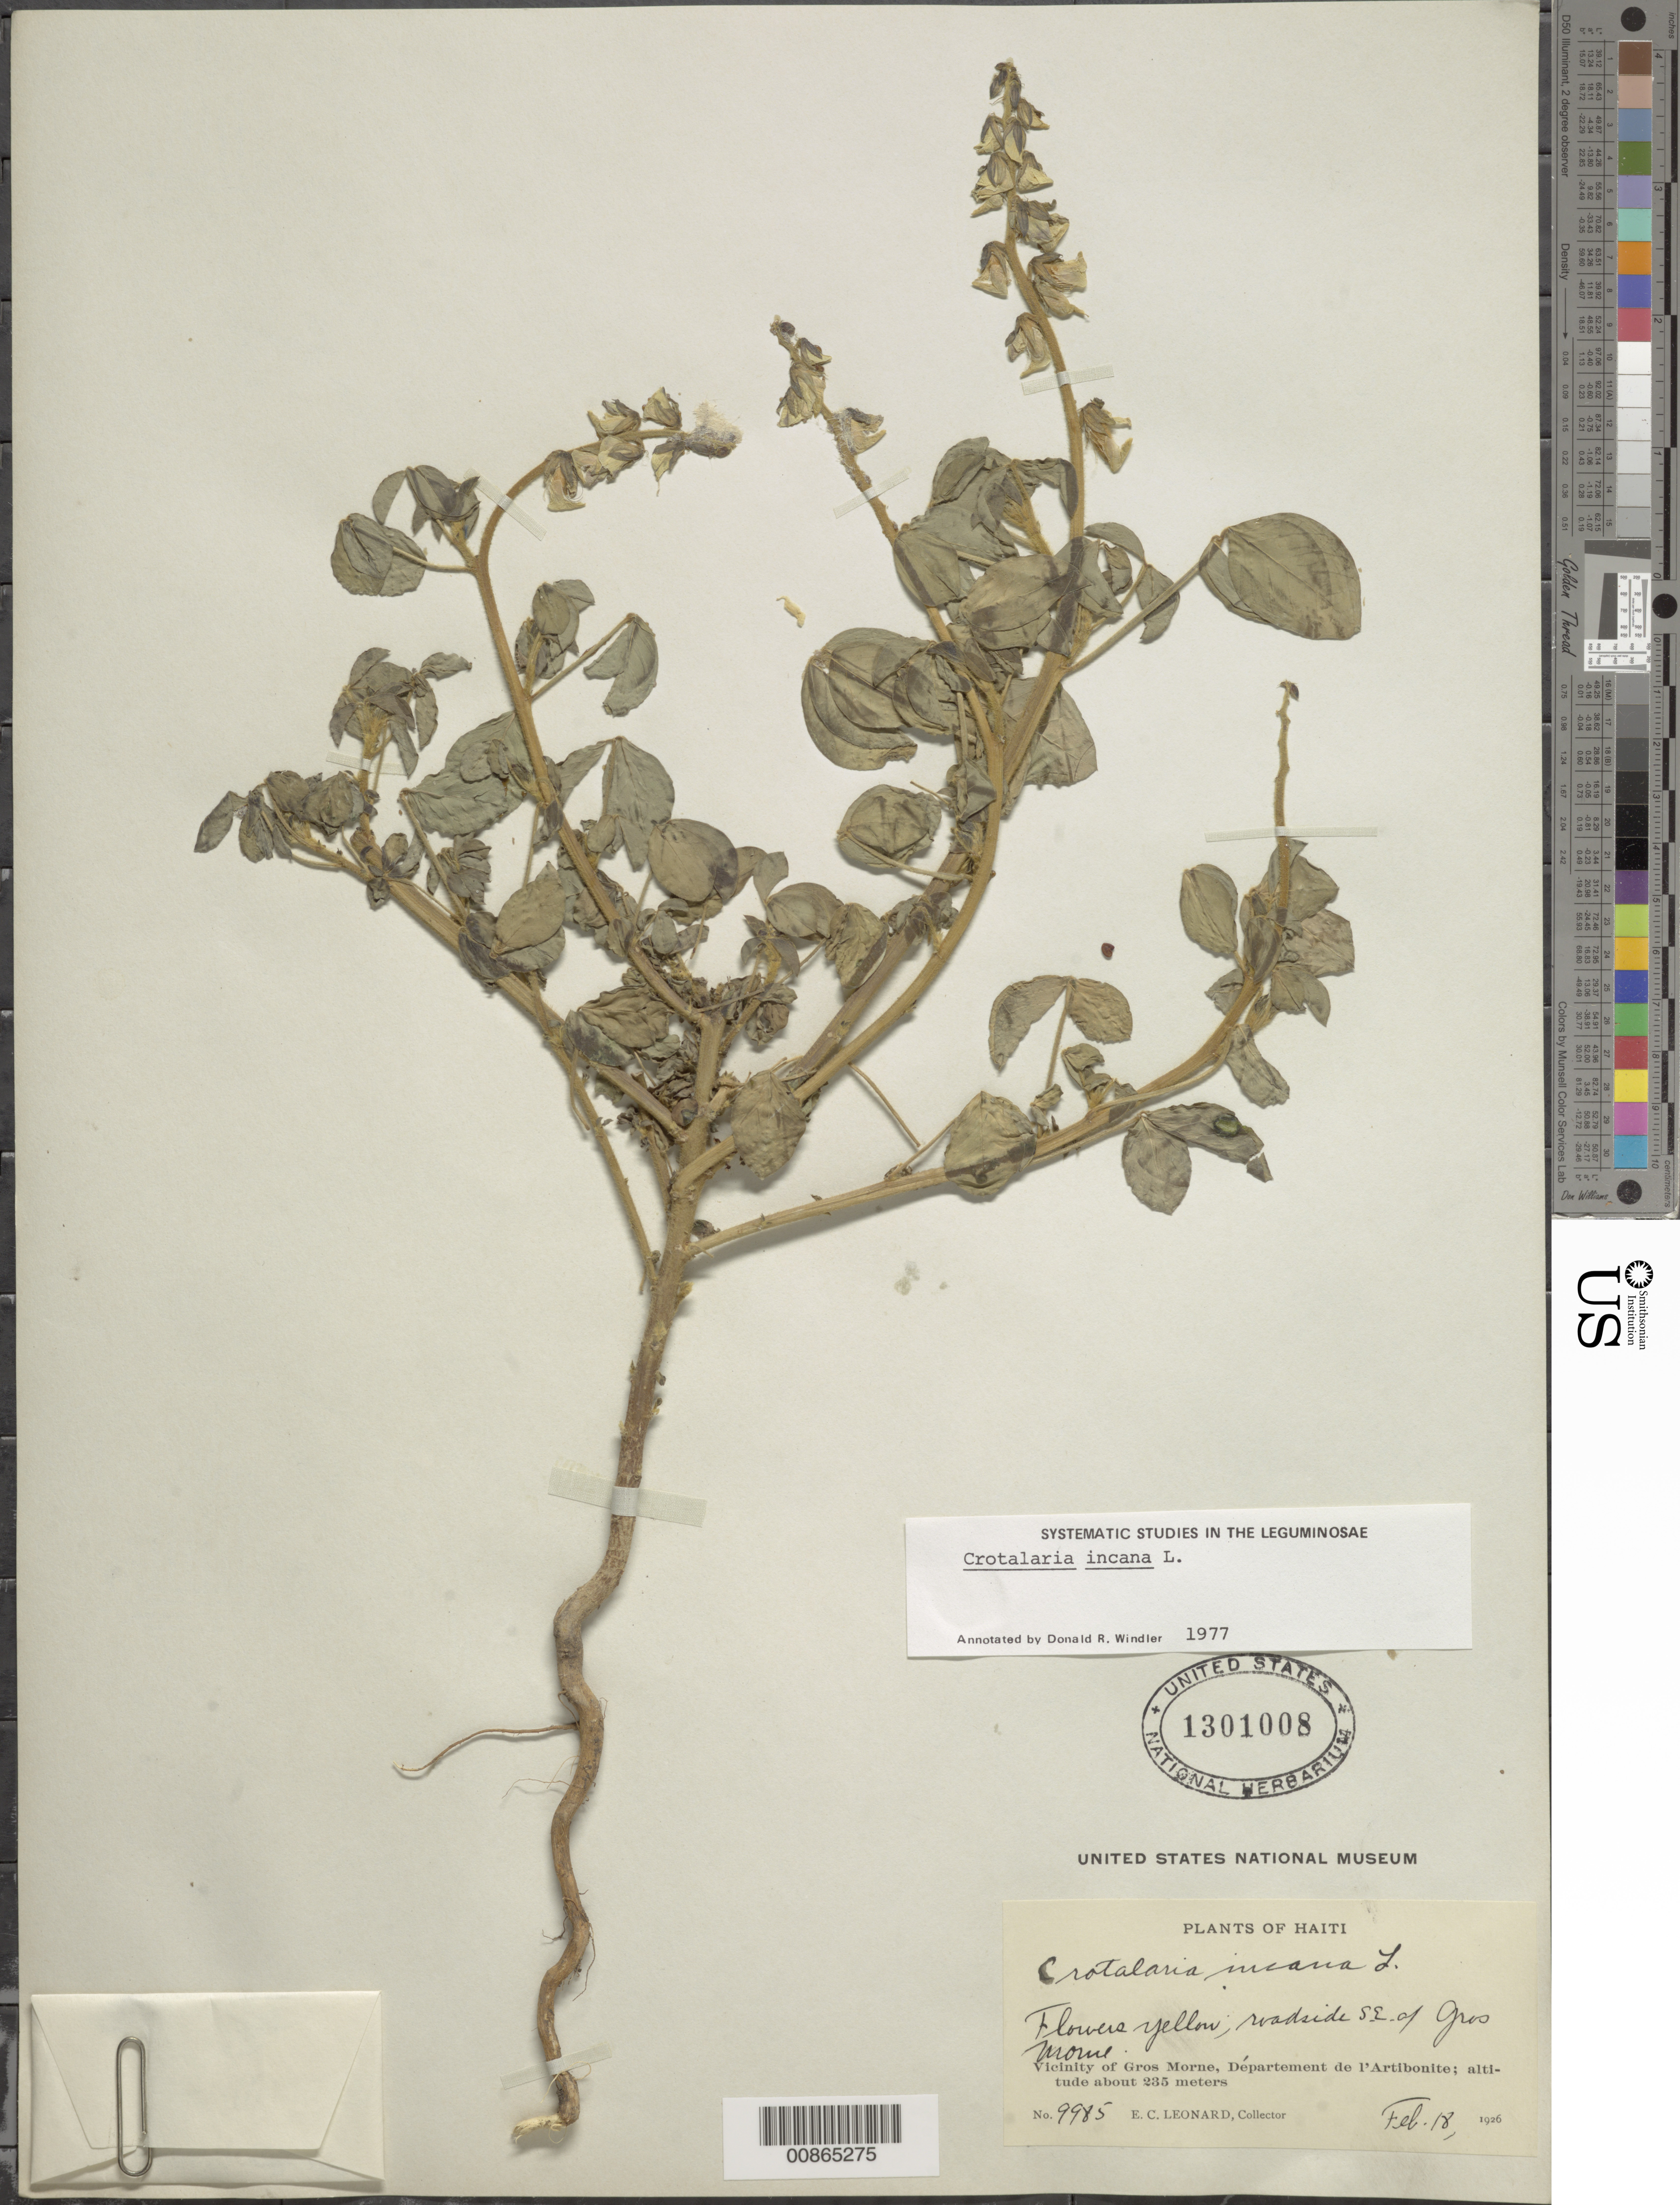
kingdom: Plantae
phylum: Tracheophyta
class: Magnoliopsida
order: Fabales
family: Fabaceae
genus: Crotalaria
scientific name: Crotalaria incana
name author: L.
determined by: Windler, D. R.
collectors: E. C. Leonard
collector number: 9985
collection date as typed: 18 Feb 1926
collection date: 1926-02-18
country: Haiti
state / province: Artibonite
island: Hispaniola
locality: Roadside SE of Gros Morne.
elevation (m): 235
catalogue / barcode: US 1301008